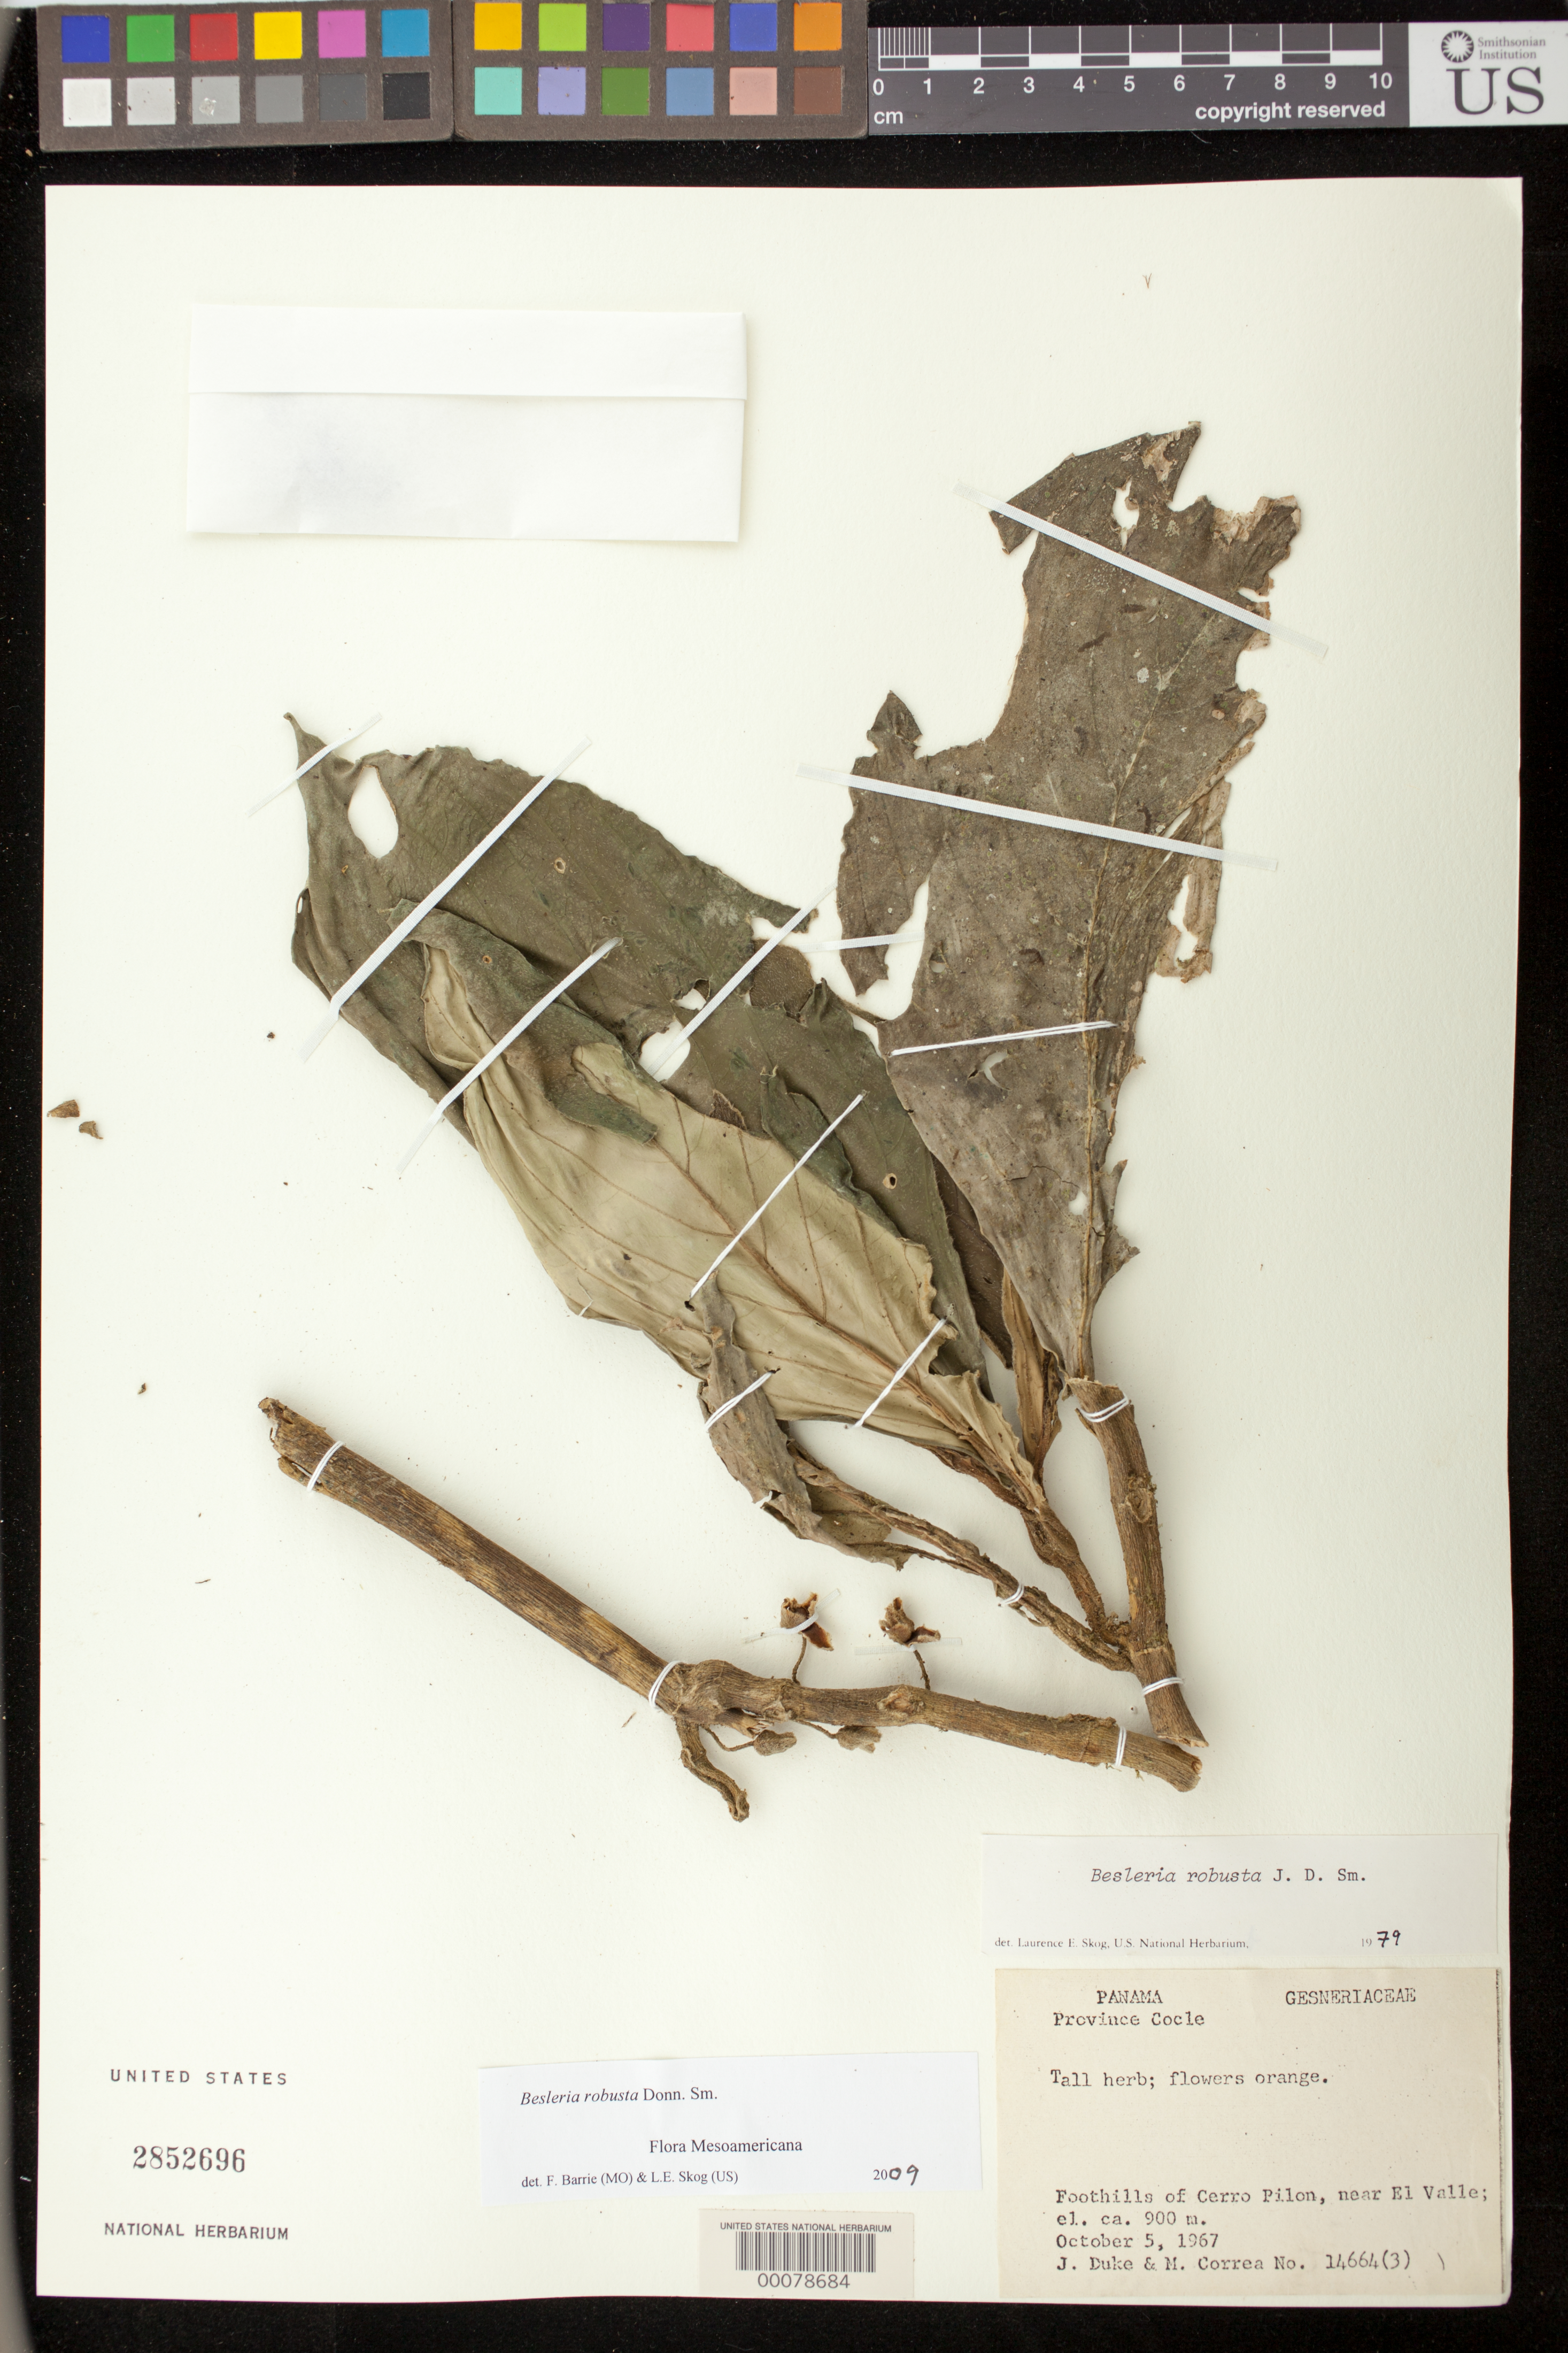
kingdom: Plantae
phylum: Tracheophyta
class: Magnoliopsida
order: Lamiales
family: Gesneriaceae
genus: Besleria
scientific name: Besleria robusta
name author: Donn. Sm.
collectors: J. A. Duke & M. Correa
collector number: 14664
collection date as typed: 05 Oct 1967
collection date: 1967-10-05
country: Panama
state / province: Coclé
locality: Foothills of Cerro Pilon, near El Valle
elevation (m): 900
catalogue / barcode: US 2852696